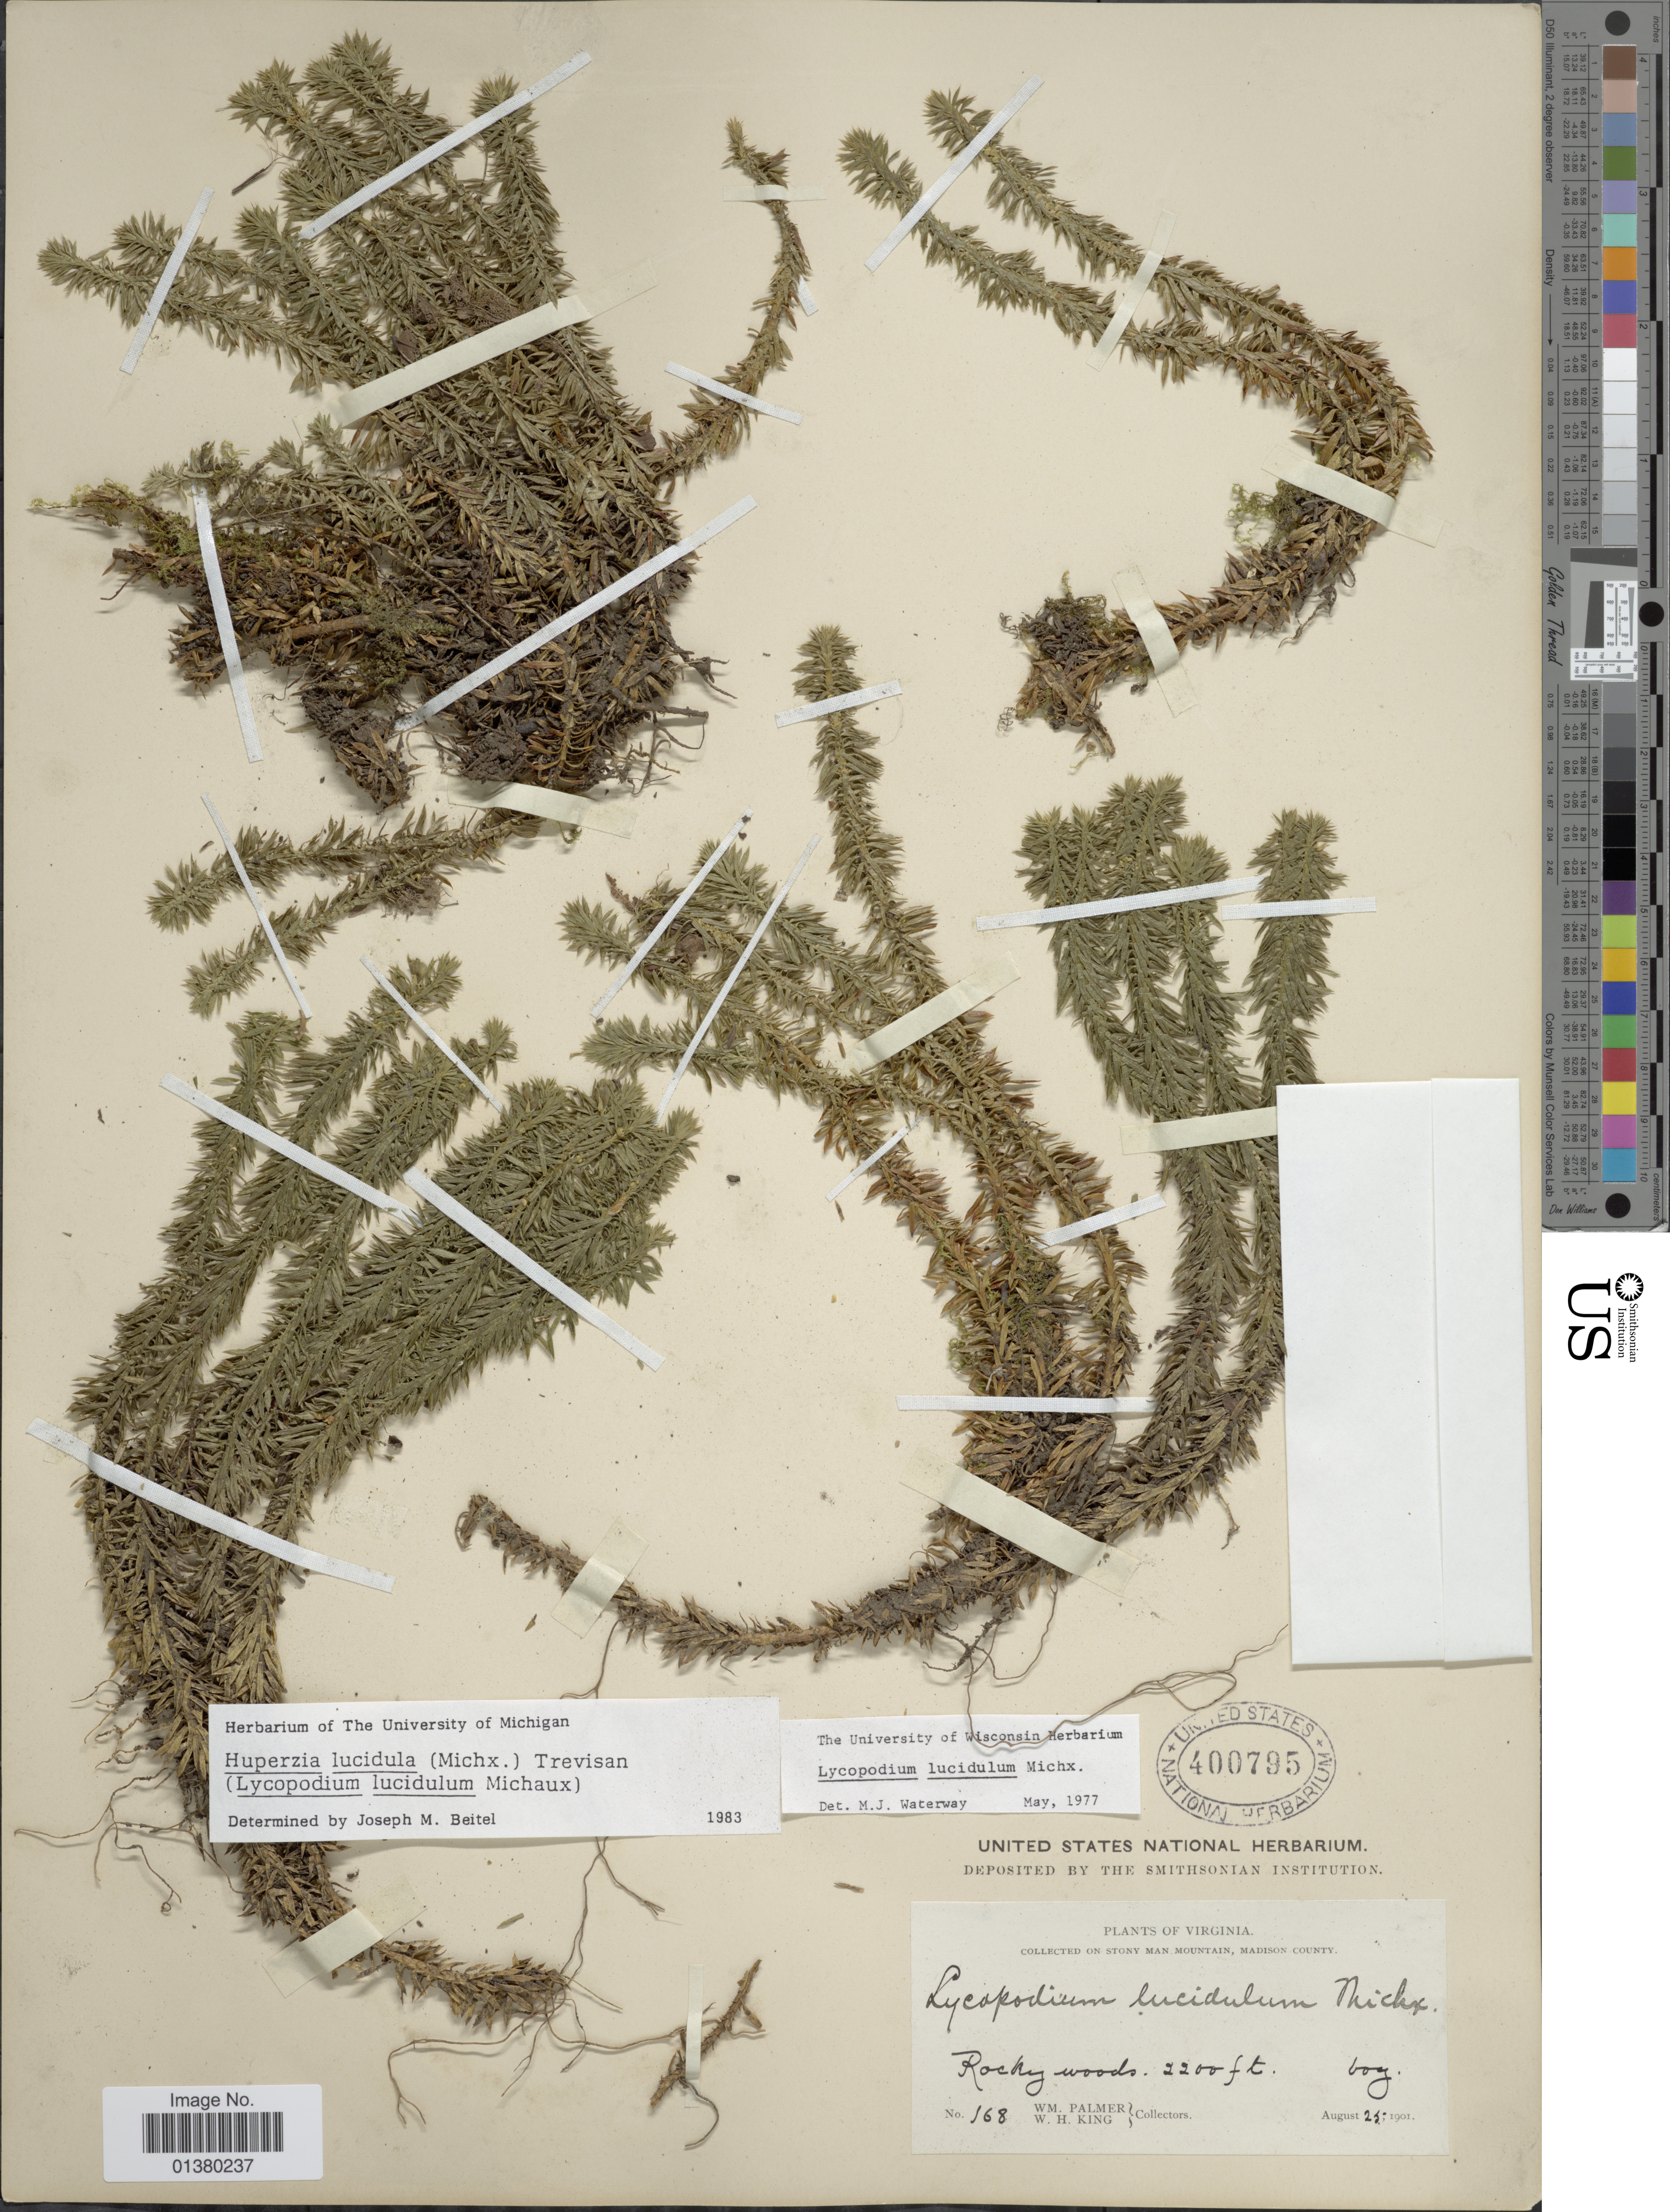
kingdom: Plantae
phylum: Tracheophyta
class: Lycopodiopsida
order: Lycopodiales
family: Lycopodiaceae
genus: Huperzia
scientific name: Huperzia lucidula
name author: (Michx.) Trevis.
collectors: W. Palmer & W. H. King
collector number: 168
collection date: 1901-08-25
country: United States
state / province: Virginia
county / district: Madison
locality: On Stony Man Mountain, Rocky woods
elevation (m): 671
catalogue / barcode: US 400795